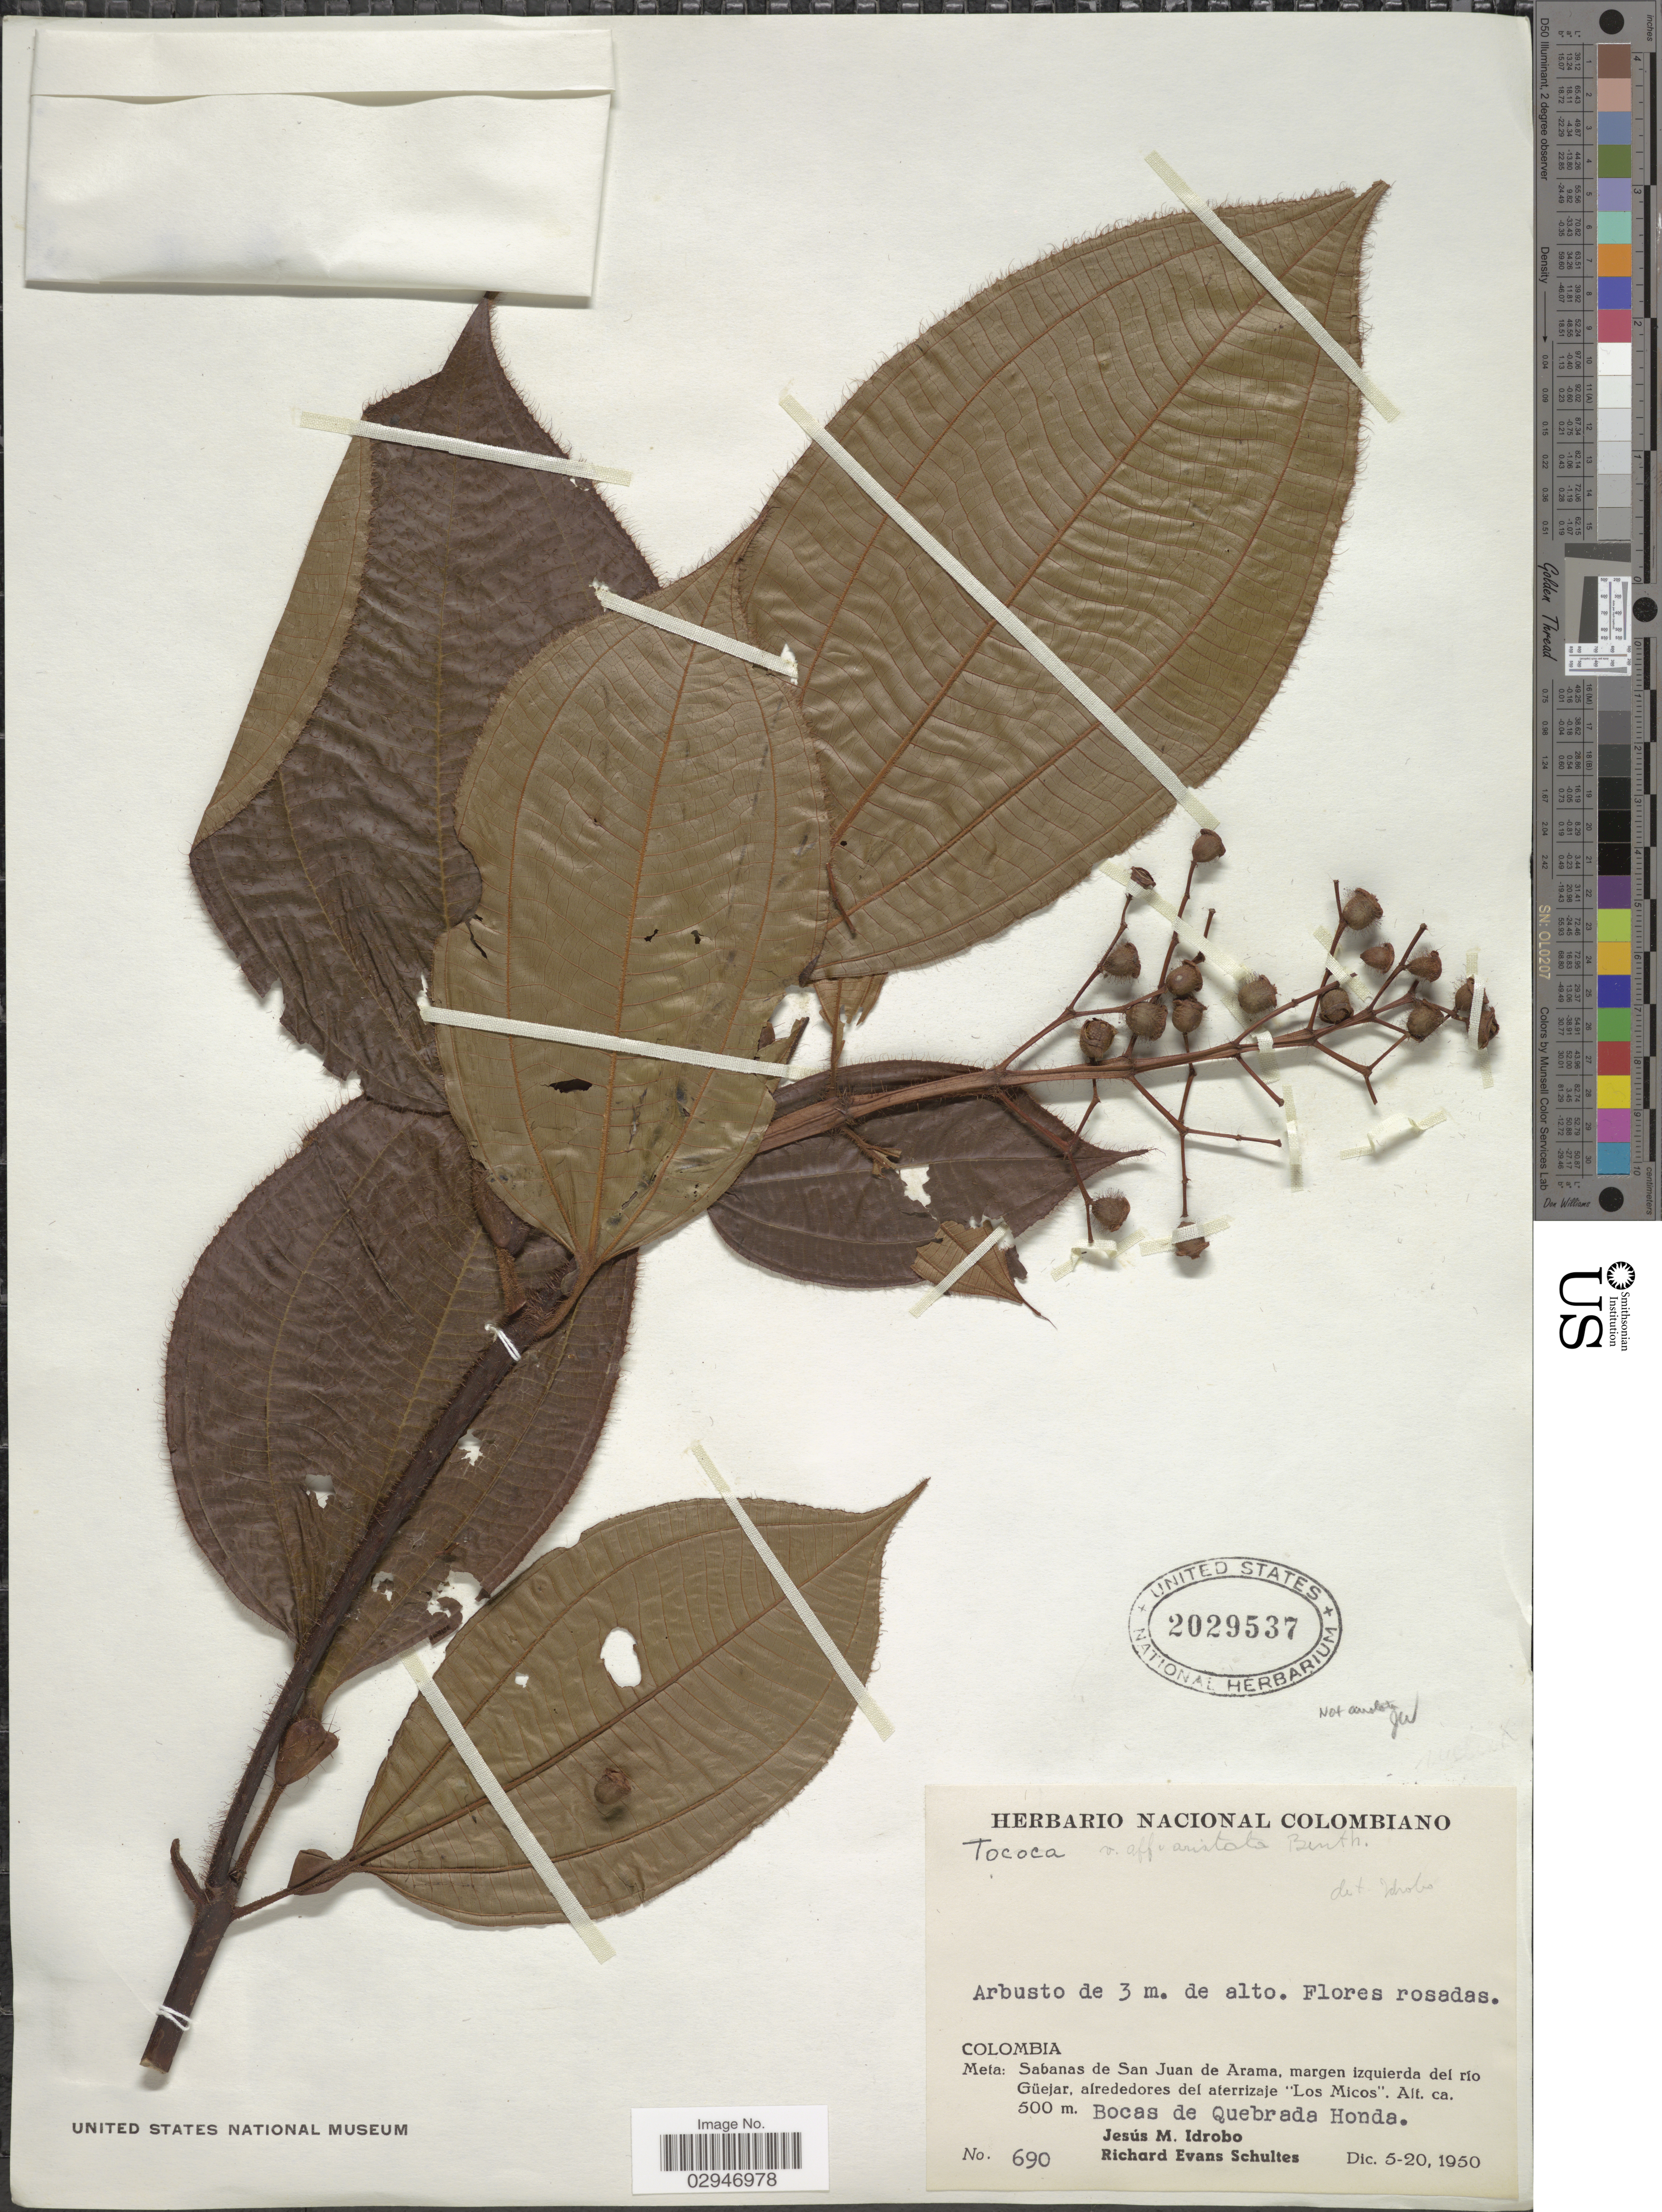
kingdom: Plantae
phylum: Tracheophyta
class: Magnoliopsida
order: Myrtales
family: Melastomataceae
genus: Tococa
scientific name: Tococa occidentalis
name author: Naudin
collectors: J. M. Idrobo & R. E. Schultes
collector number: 690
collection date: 1950-12-05/1950-12-20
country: Colombia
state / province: Meta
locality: Sabanas de San Juan de Arama, margen izquierda del río Güejar, alrededore del alerrizaje "Los Micos". Bocas de Quebrada Honda.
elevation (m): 500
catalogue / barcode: US 2029537